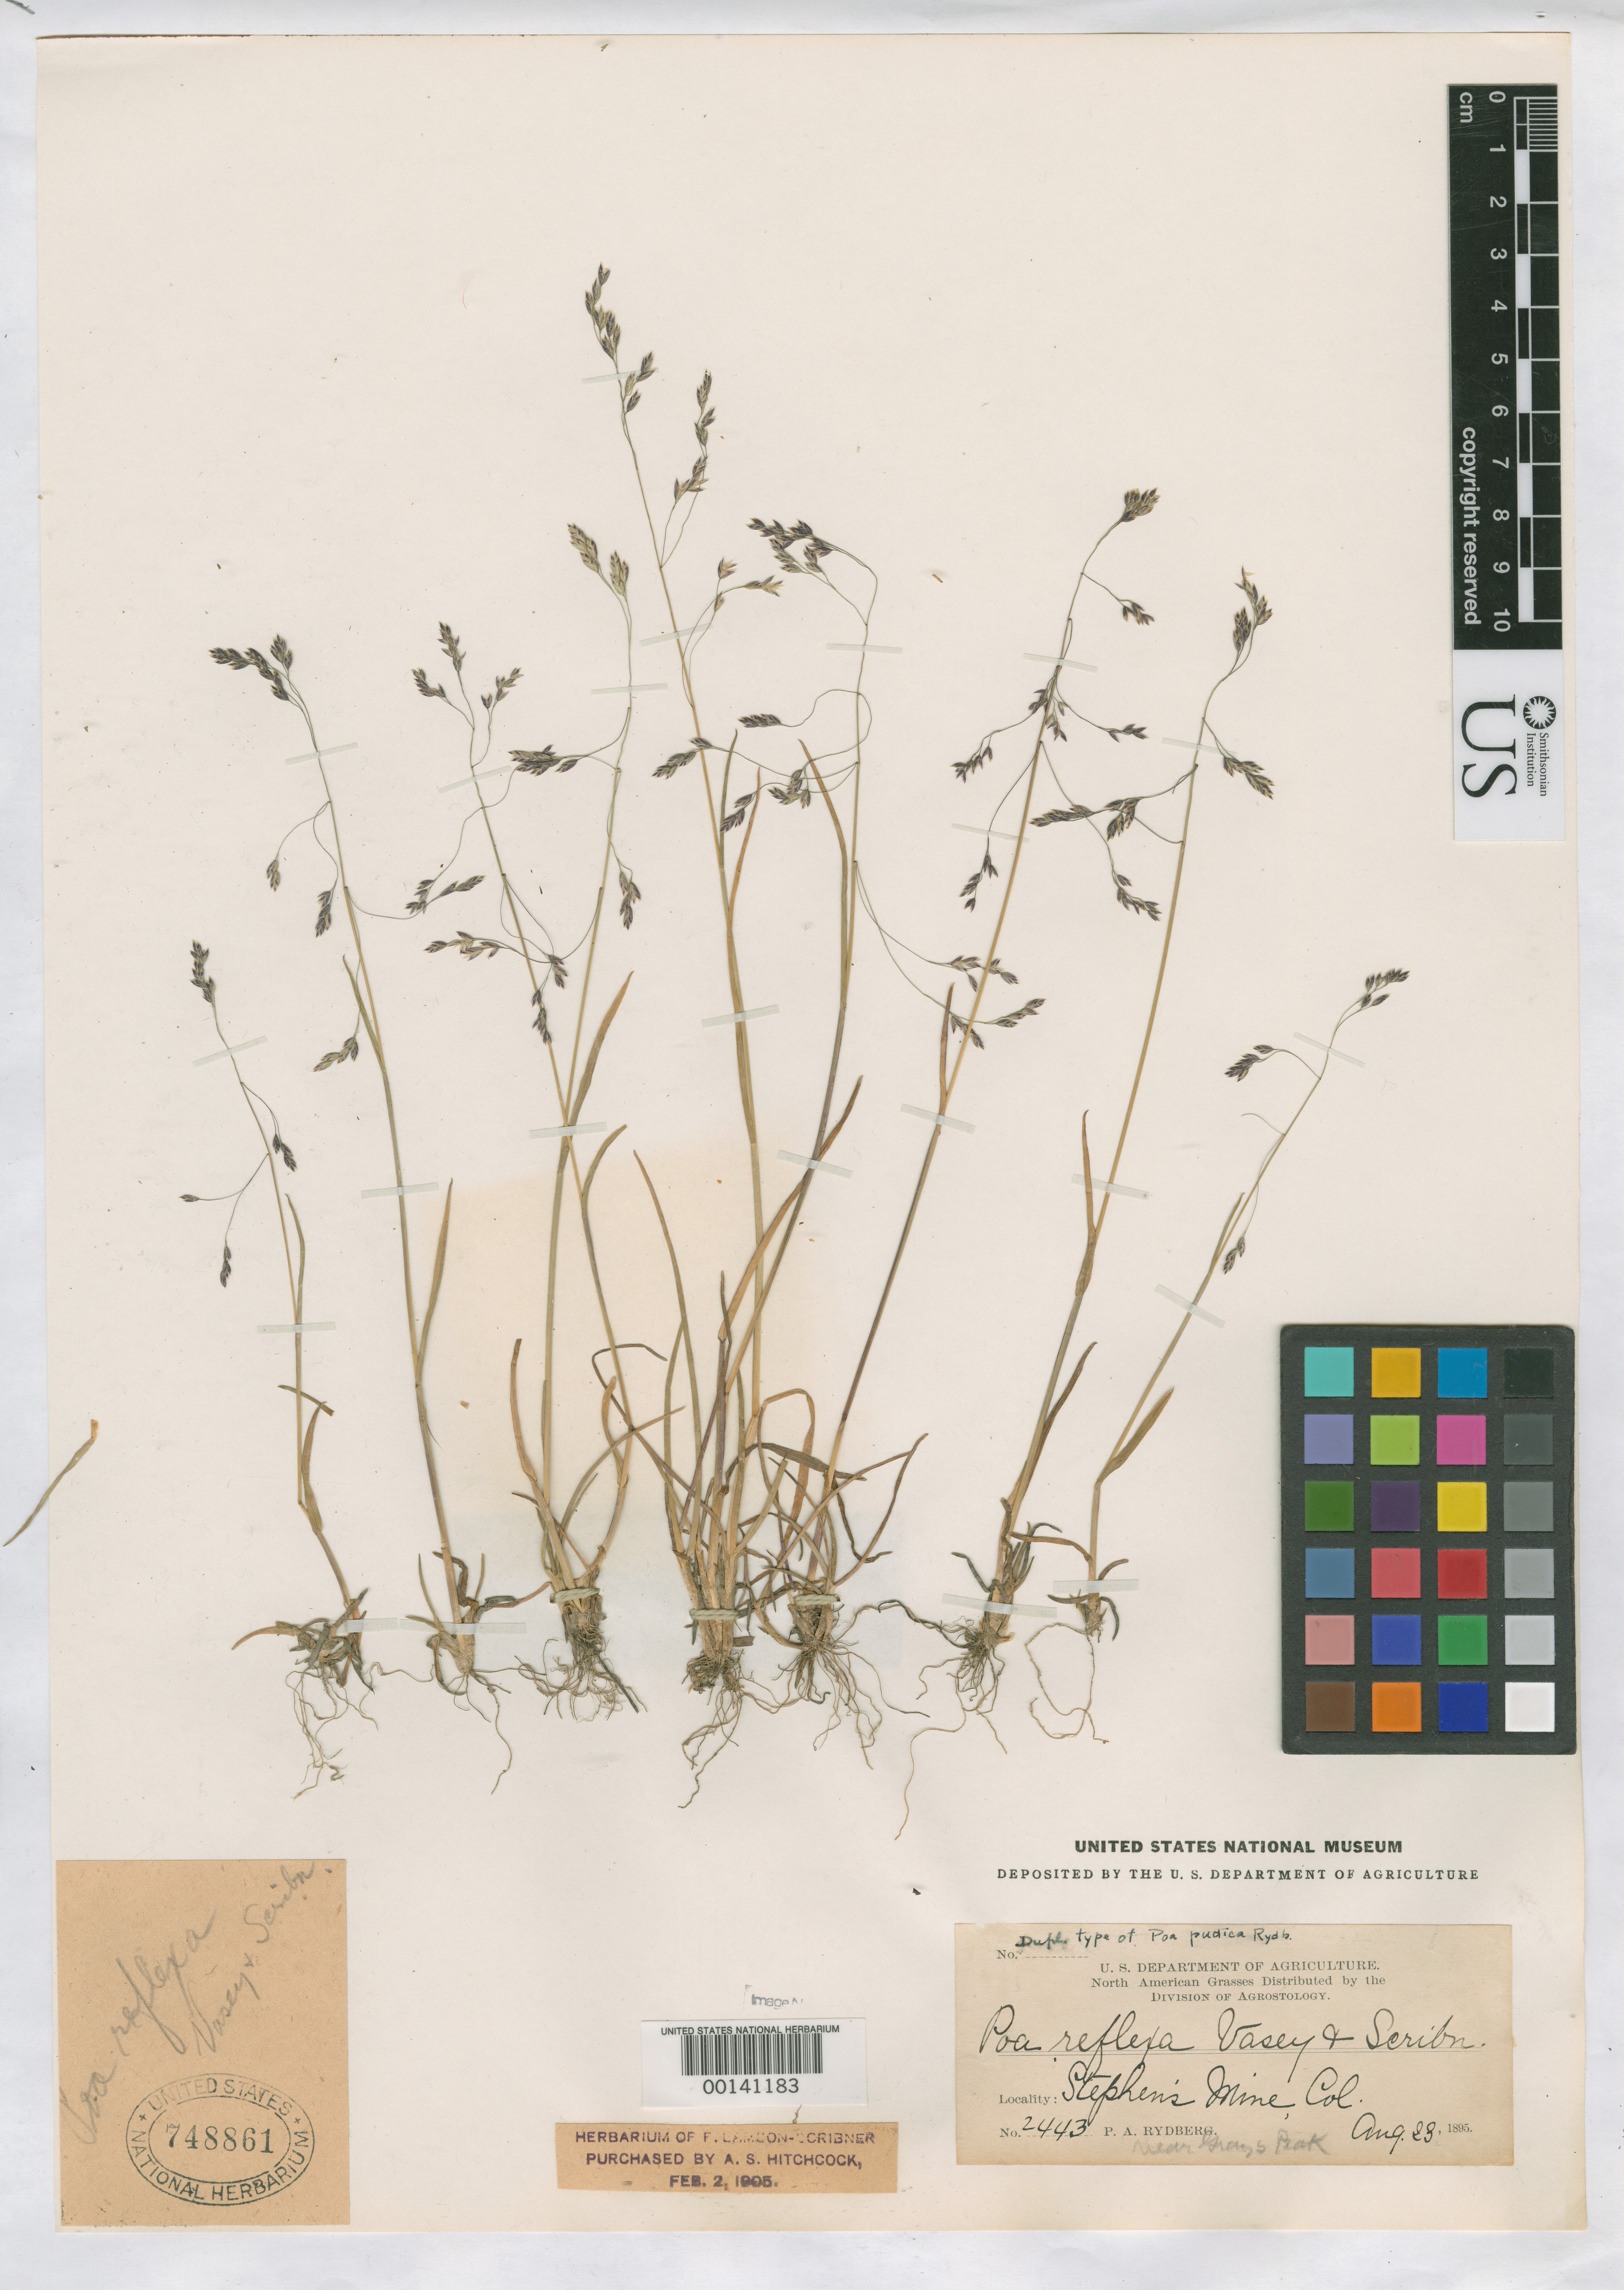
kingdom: Plantae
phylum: Tracheophyta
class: Liliopsida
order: Poales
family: Poaceae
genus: Poa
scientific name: Poa pudica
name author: Rydb.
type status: Isosyntype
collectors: P. A. Rydberg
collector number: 2443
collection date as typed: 23 Aug 1895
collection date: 1895-08-23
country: United States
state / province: Colorado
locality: Stephen's Mine, below Gray's Peak.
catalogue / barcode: US 748861